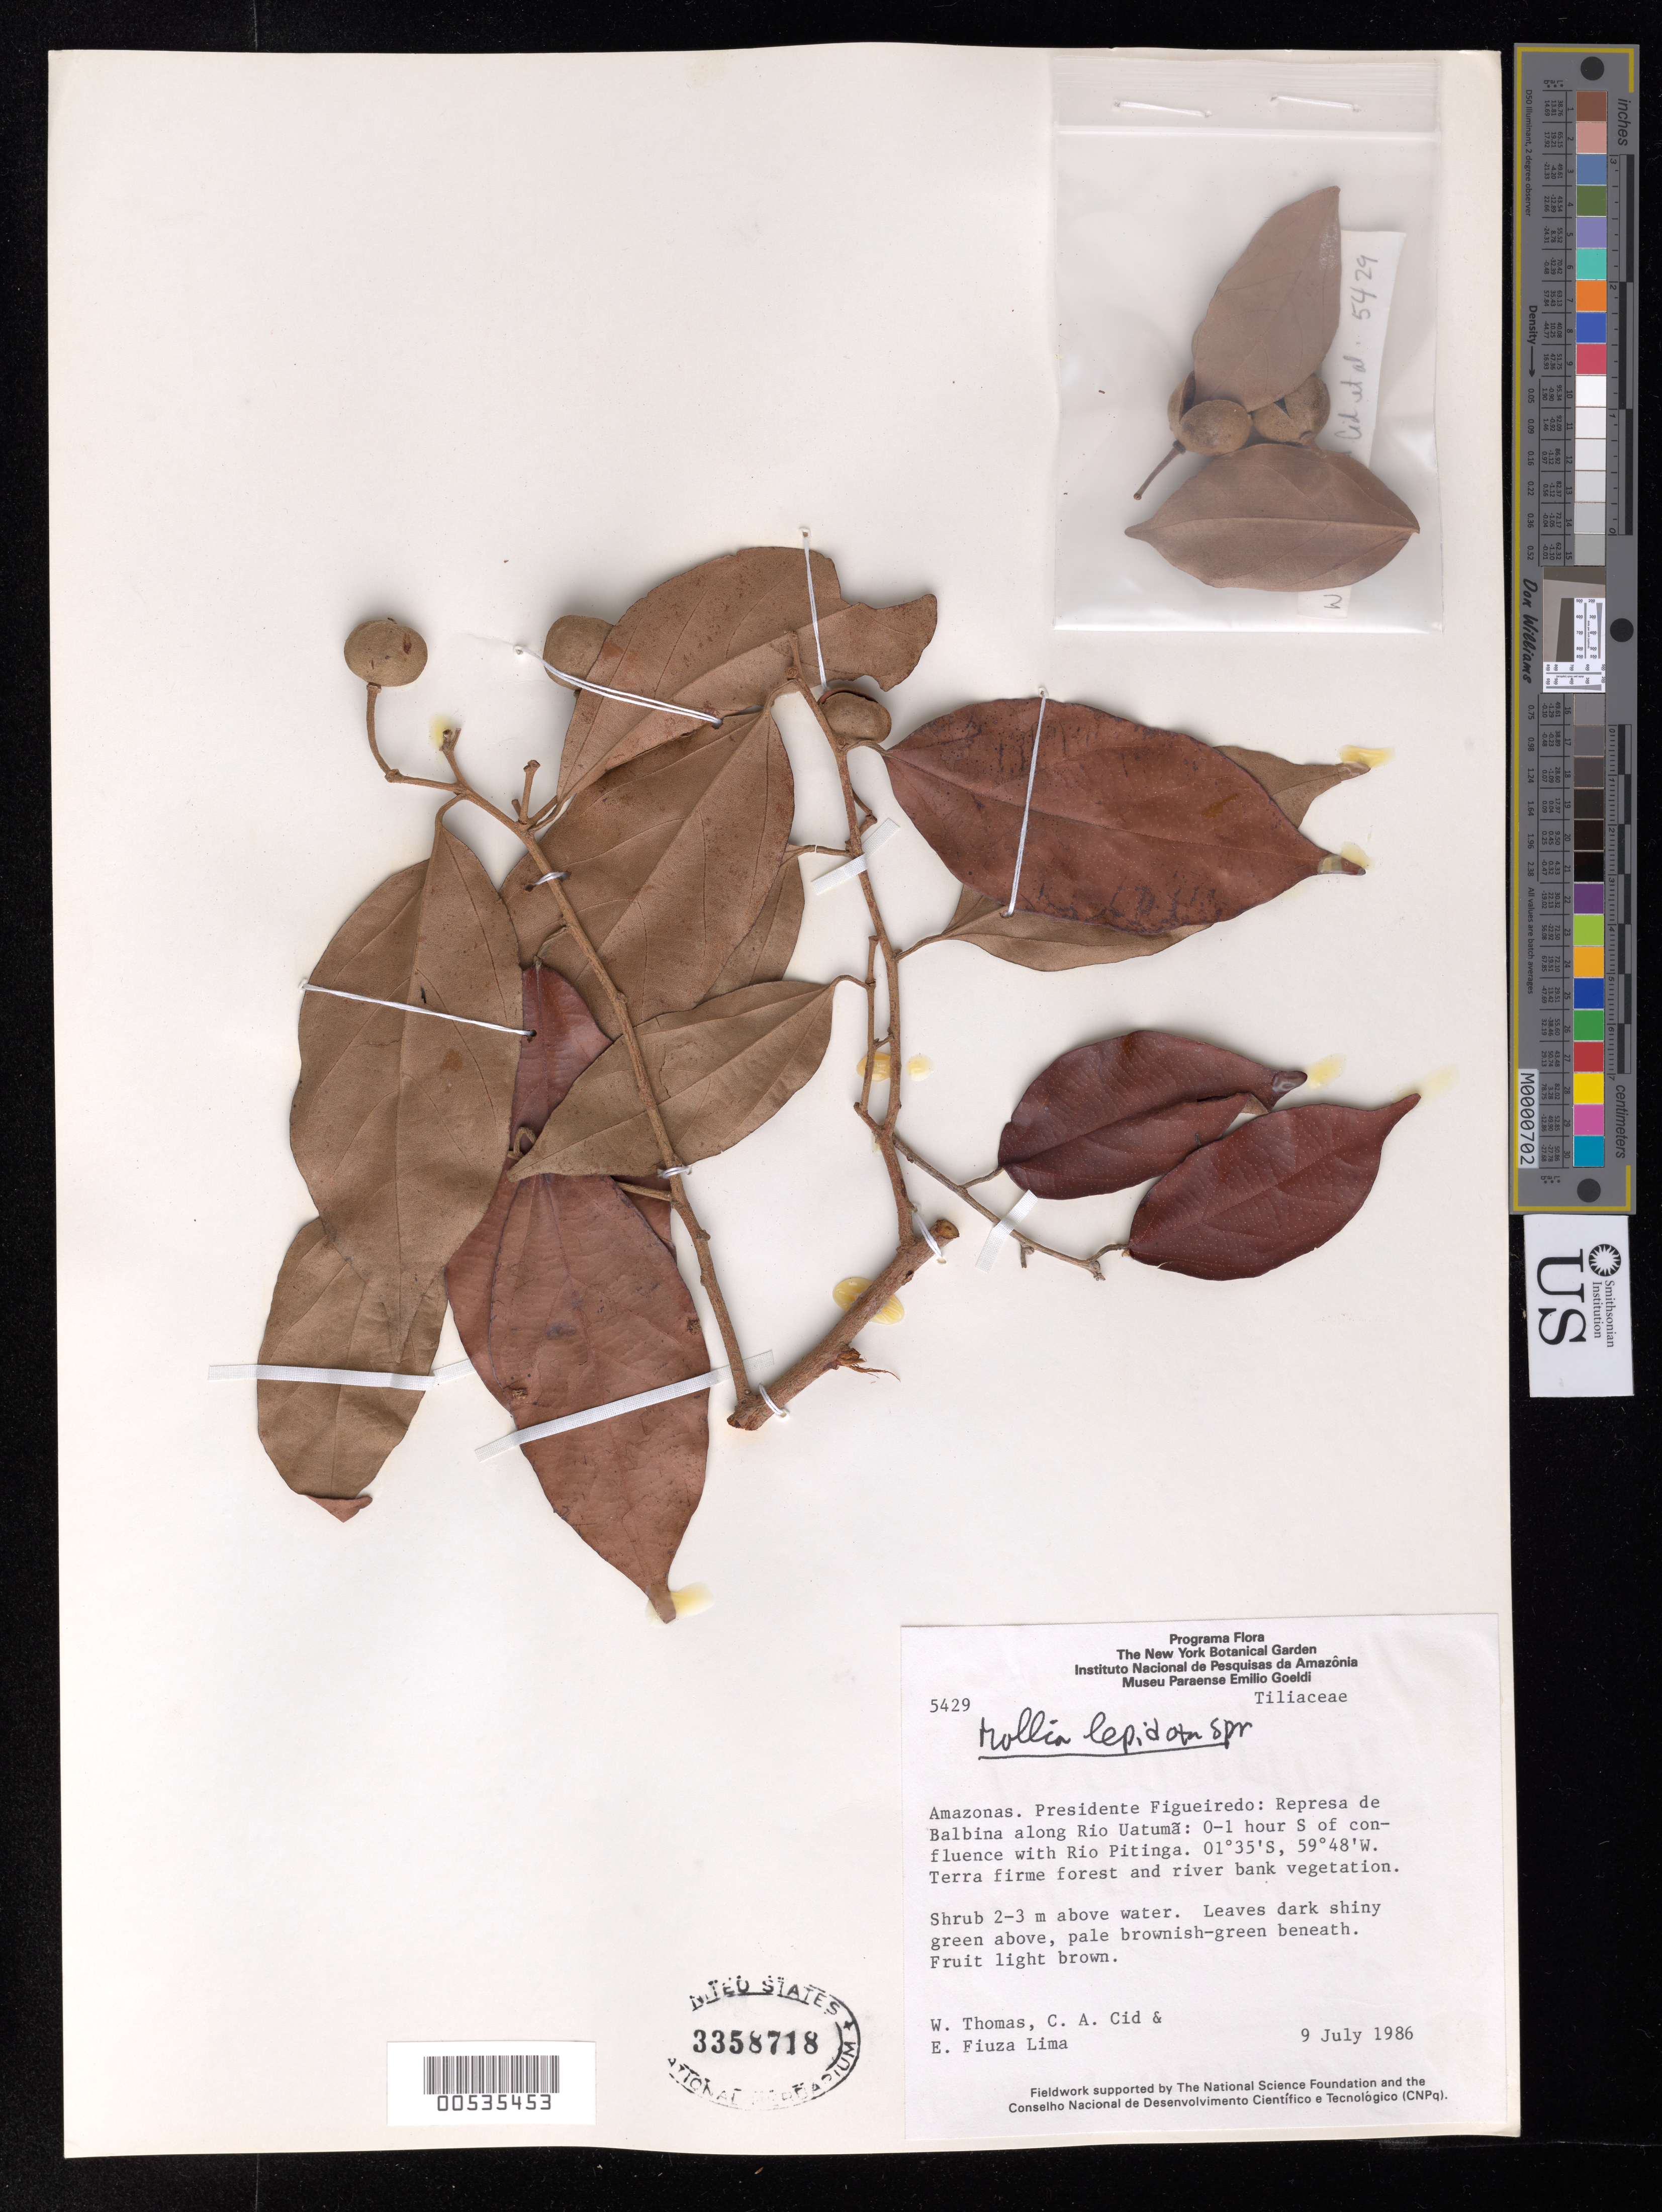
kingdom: Plantae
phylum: Tracheophyta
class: Magnoliopsida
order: Malvales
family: Malvaceae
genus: Mollia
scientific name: Mollia sphaerocarpa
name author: Gleason ex Record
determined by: Dorr, Laurence J., Curator (BOT), Smithsonian Institution - National Museum of Natural History (UNITED STATES)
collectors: W. Thomas, C. A. Cid Ferreira & E. F. Lima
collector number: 5429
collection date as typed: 09 Jul 1986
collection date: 1986-07-09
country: Brazil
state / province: Amazonas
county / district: Presidente Figueiredo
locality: Repressa de Balbina along Rio Uatuma, 0-1 hour S of confluence with Rio Pitinga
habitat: Terra firme forest and river bank vegetation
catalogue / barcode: US 3358718